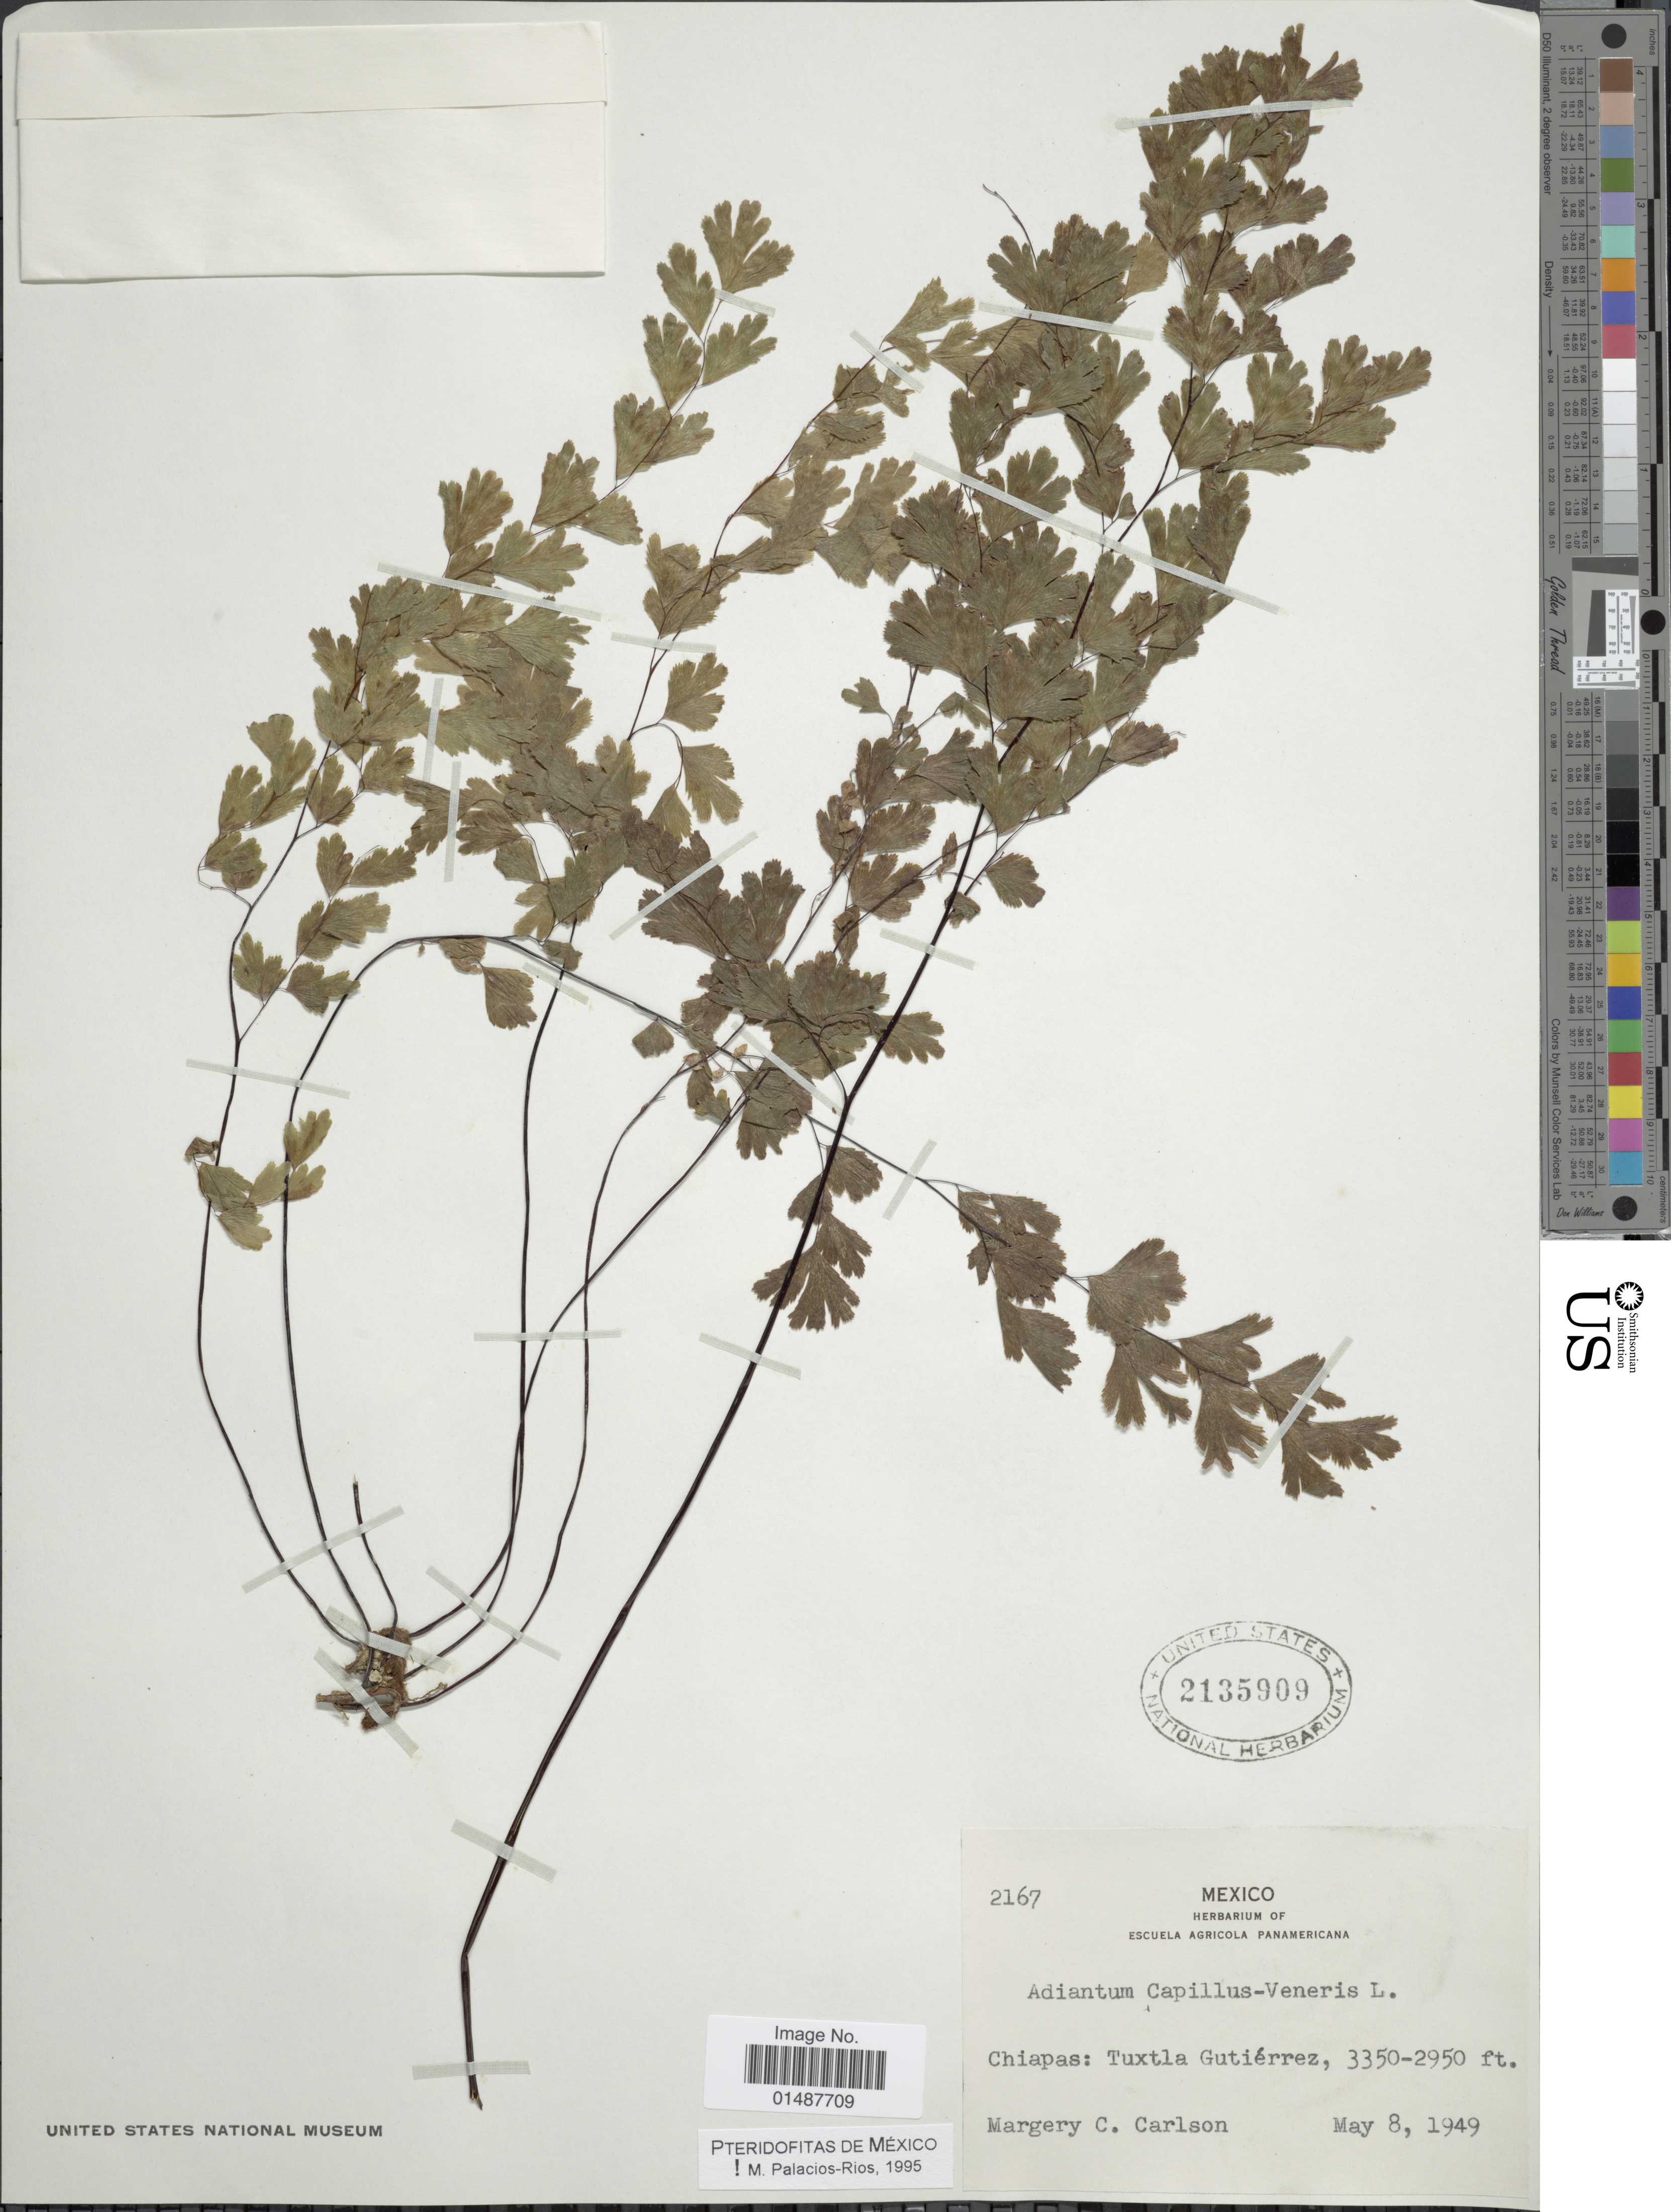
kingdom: Plantae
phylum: Tracheophyta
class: Polypodiopsida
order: Polypodiales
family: Pteridaceae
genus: Adiantum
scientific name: Adiantum capillus-veneris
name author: L.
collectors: M. C. Carlson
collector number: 2167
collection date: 1949-05-08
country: Mexico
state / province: Chiapas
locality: Tuxtla Gutierrez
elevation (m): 899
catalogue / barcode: US 2135909